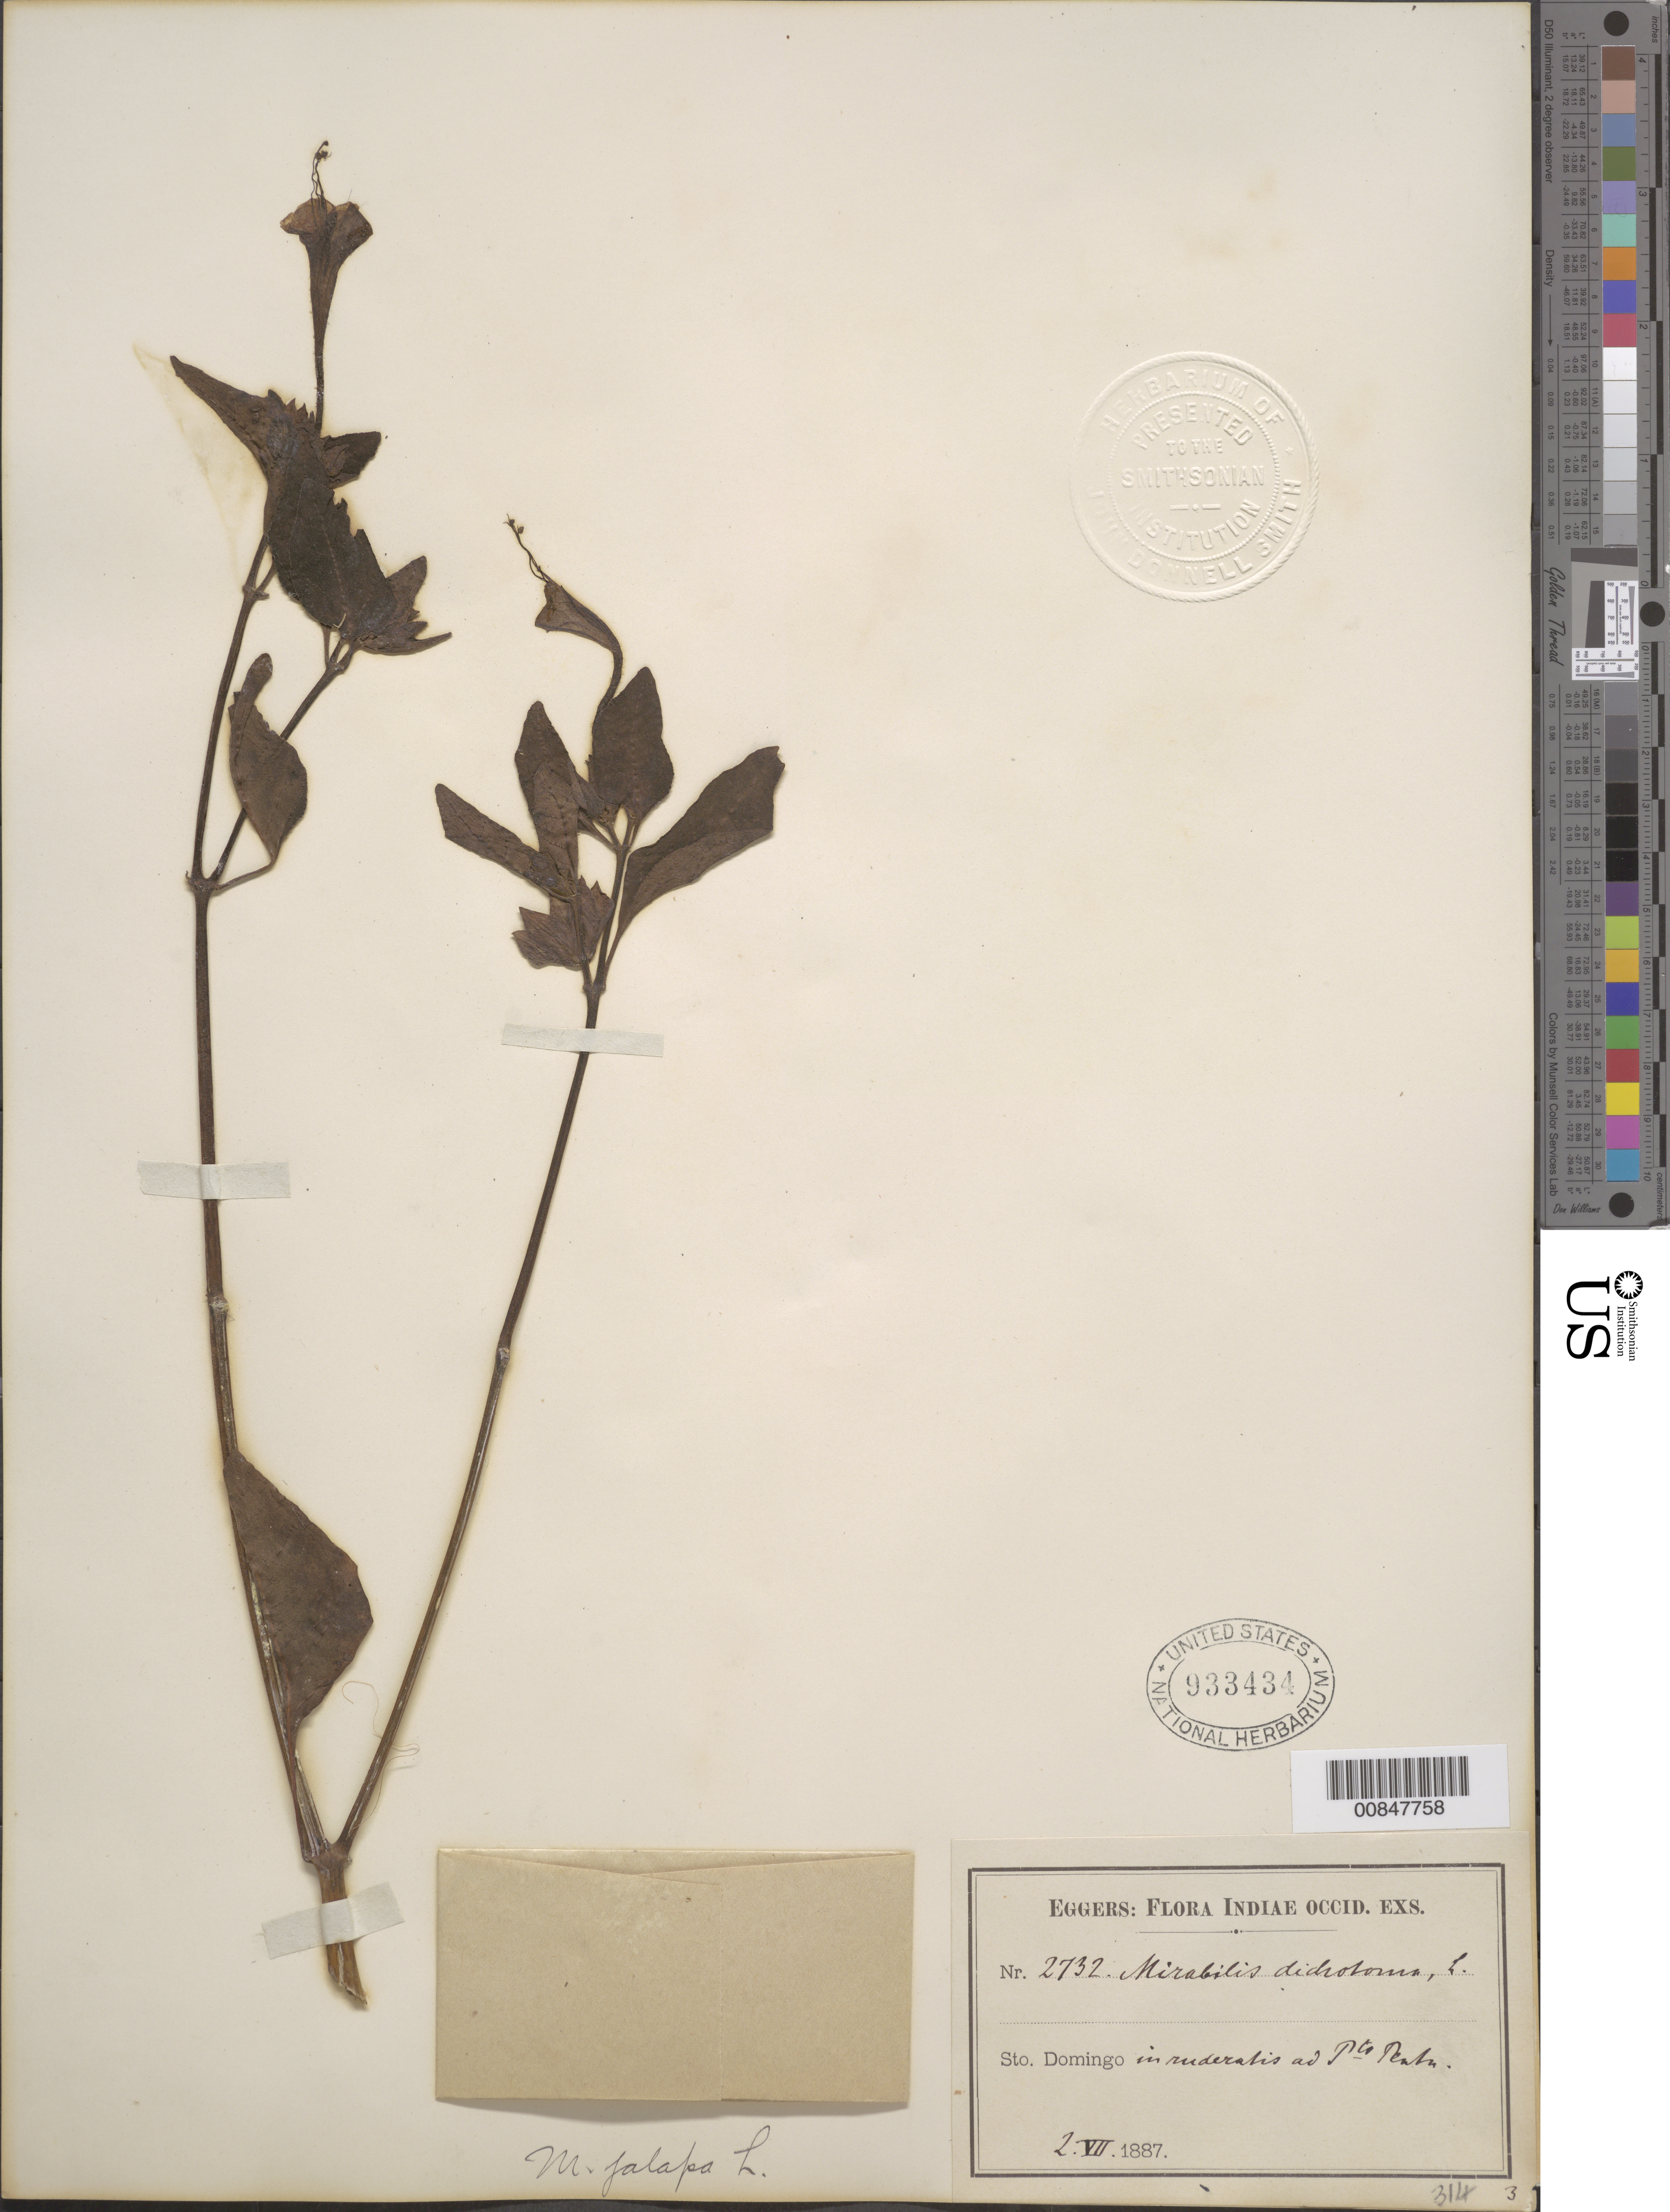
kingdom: Plantae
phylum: Tracheophyta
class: Magnoliopsida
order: Caryophyllales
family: Nyctaginaceae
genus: Mirabilis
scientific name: Mirabilis jalapa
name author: L.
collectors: H. F. A. von Eggers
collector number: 2732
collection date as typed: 02 Jul 1887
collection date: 1887-07-02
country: Dominican Republic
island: Hispaniola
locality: Sto. Domingo. Ad. Pto. Plata.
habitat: In ruderabis.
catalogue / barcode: US 933434